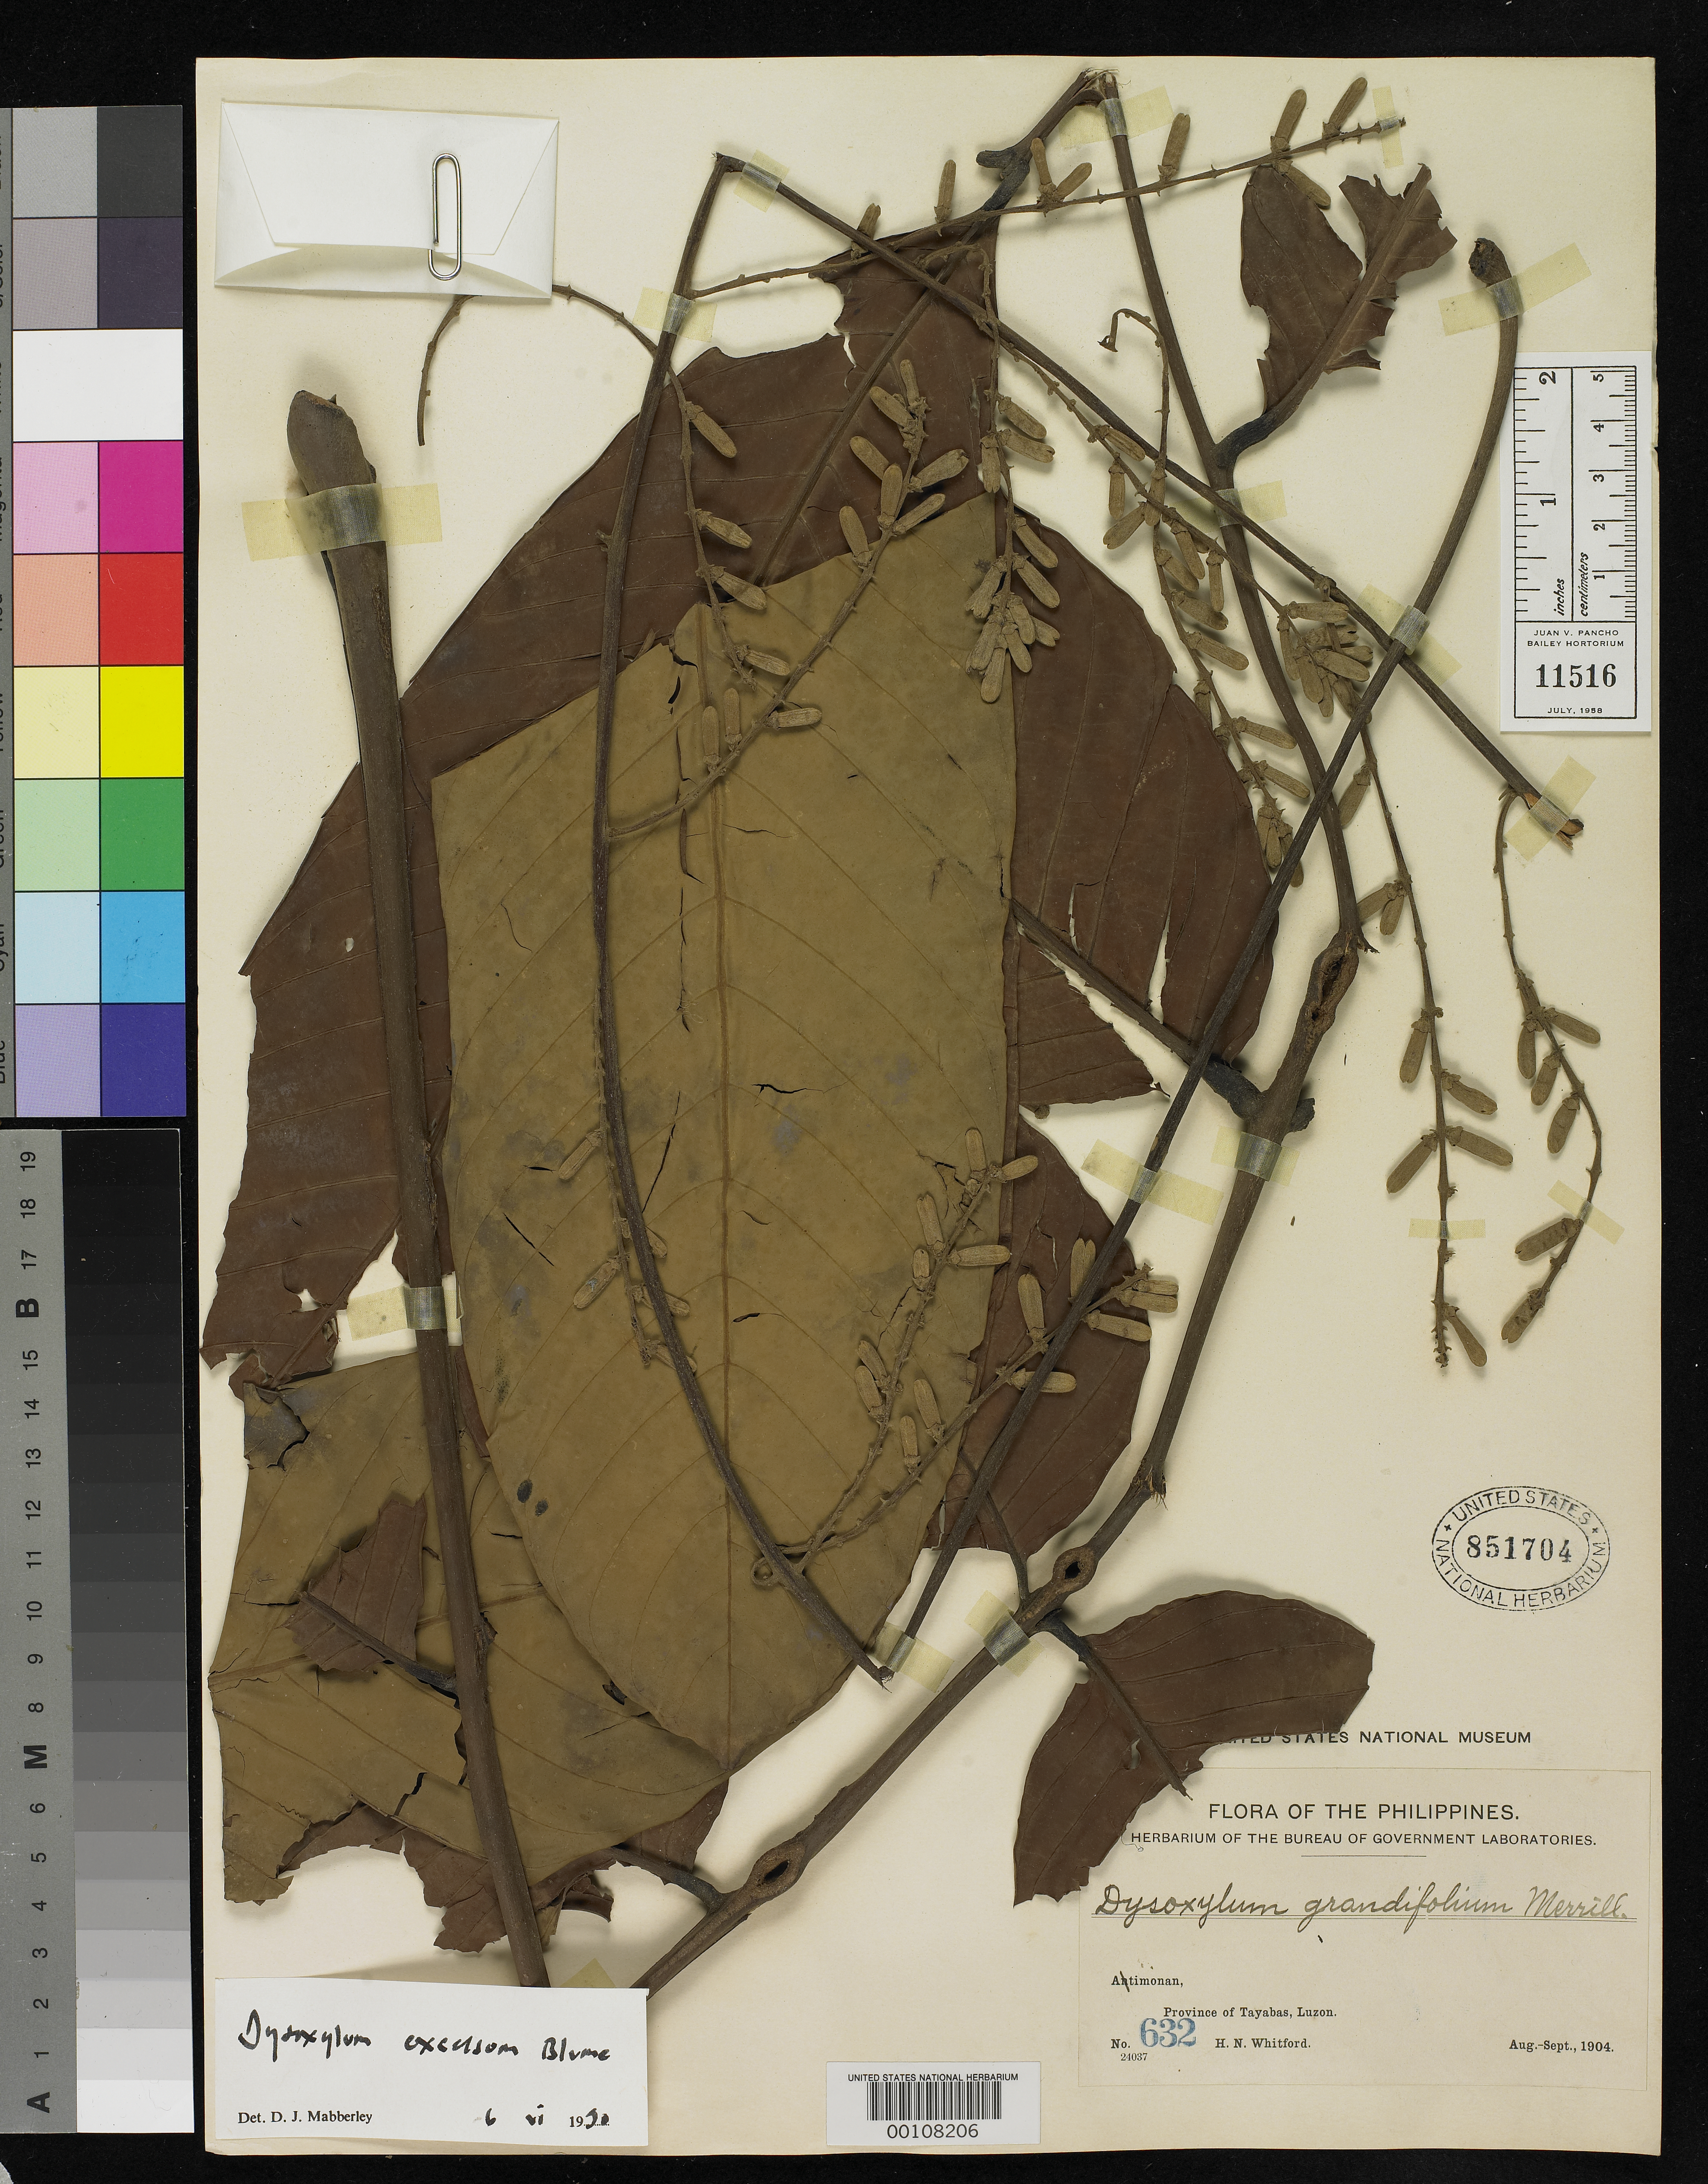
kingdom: Plantae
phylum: Tracheophyta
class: Magnoliopsida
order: Sapindales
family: Meliaceae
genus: Dysoxylum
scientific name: Dysoxylum grandifolium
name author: Merr.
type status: Type Fragment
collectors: H. N. Whitford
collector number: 632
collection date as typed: Aug 1904 to -- Sep 1904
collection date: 1904-08/1904-09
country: Philippines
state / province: Calabarzon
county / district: Quezon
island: Luzon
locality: Atimonan.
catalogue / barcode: US 851704